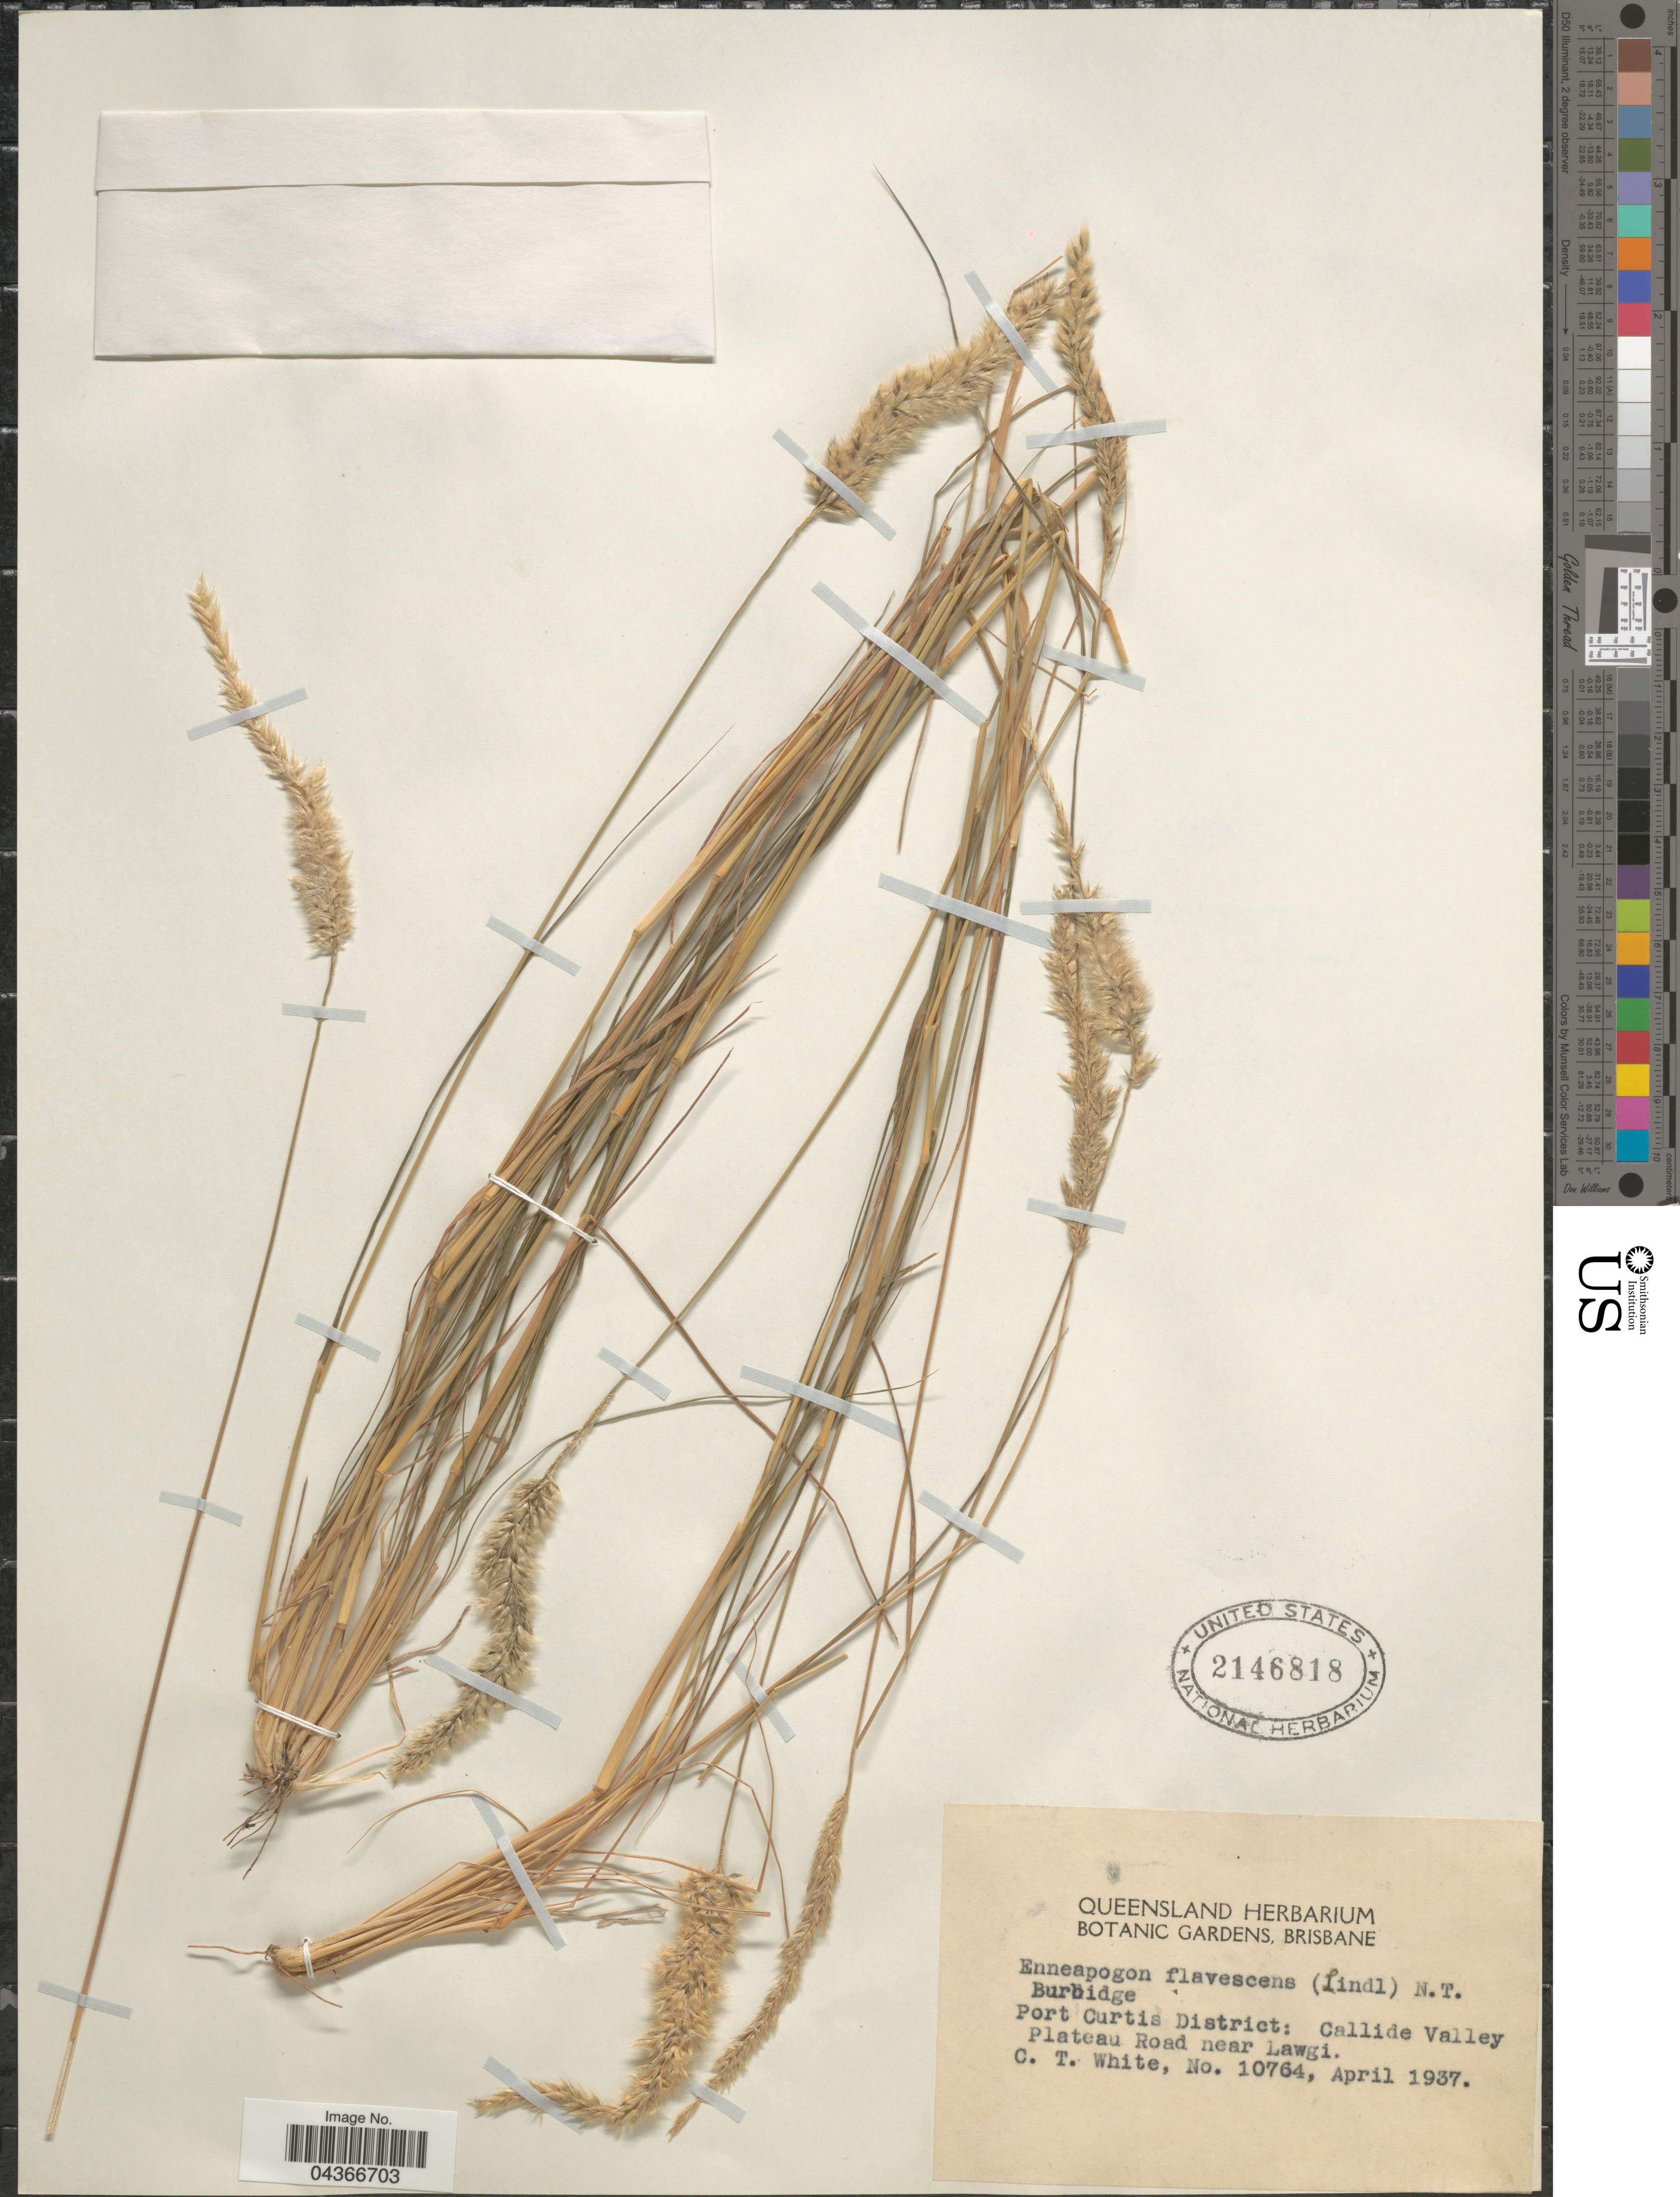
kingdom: Plantae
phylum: Tracheophyta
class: Liliopsida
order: Poales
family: Poaceae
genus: Enneapogon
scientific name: Enneapogon nigricans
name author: (R. Br.) P. Beauv.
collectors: C. T. White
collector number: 10764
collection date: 1937-04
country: Australia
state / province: Queensland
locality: Port Curtis District: Callide Valley Plateau Road near Lawgi.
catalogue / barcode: US 2146818